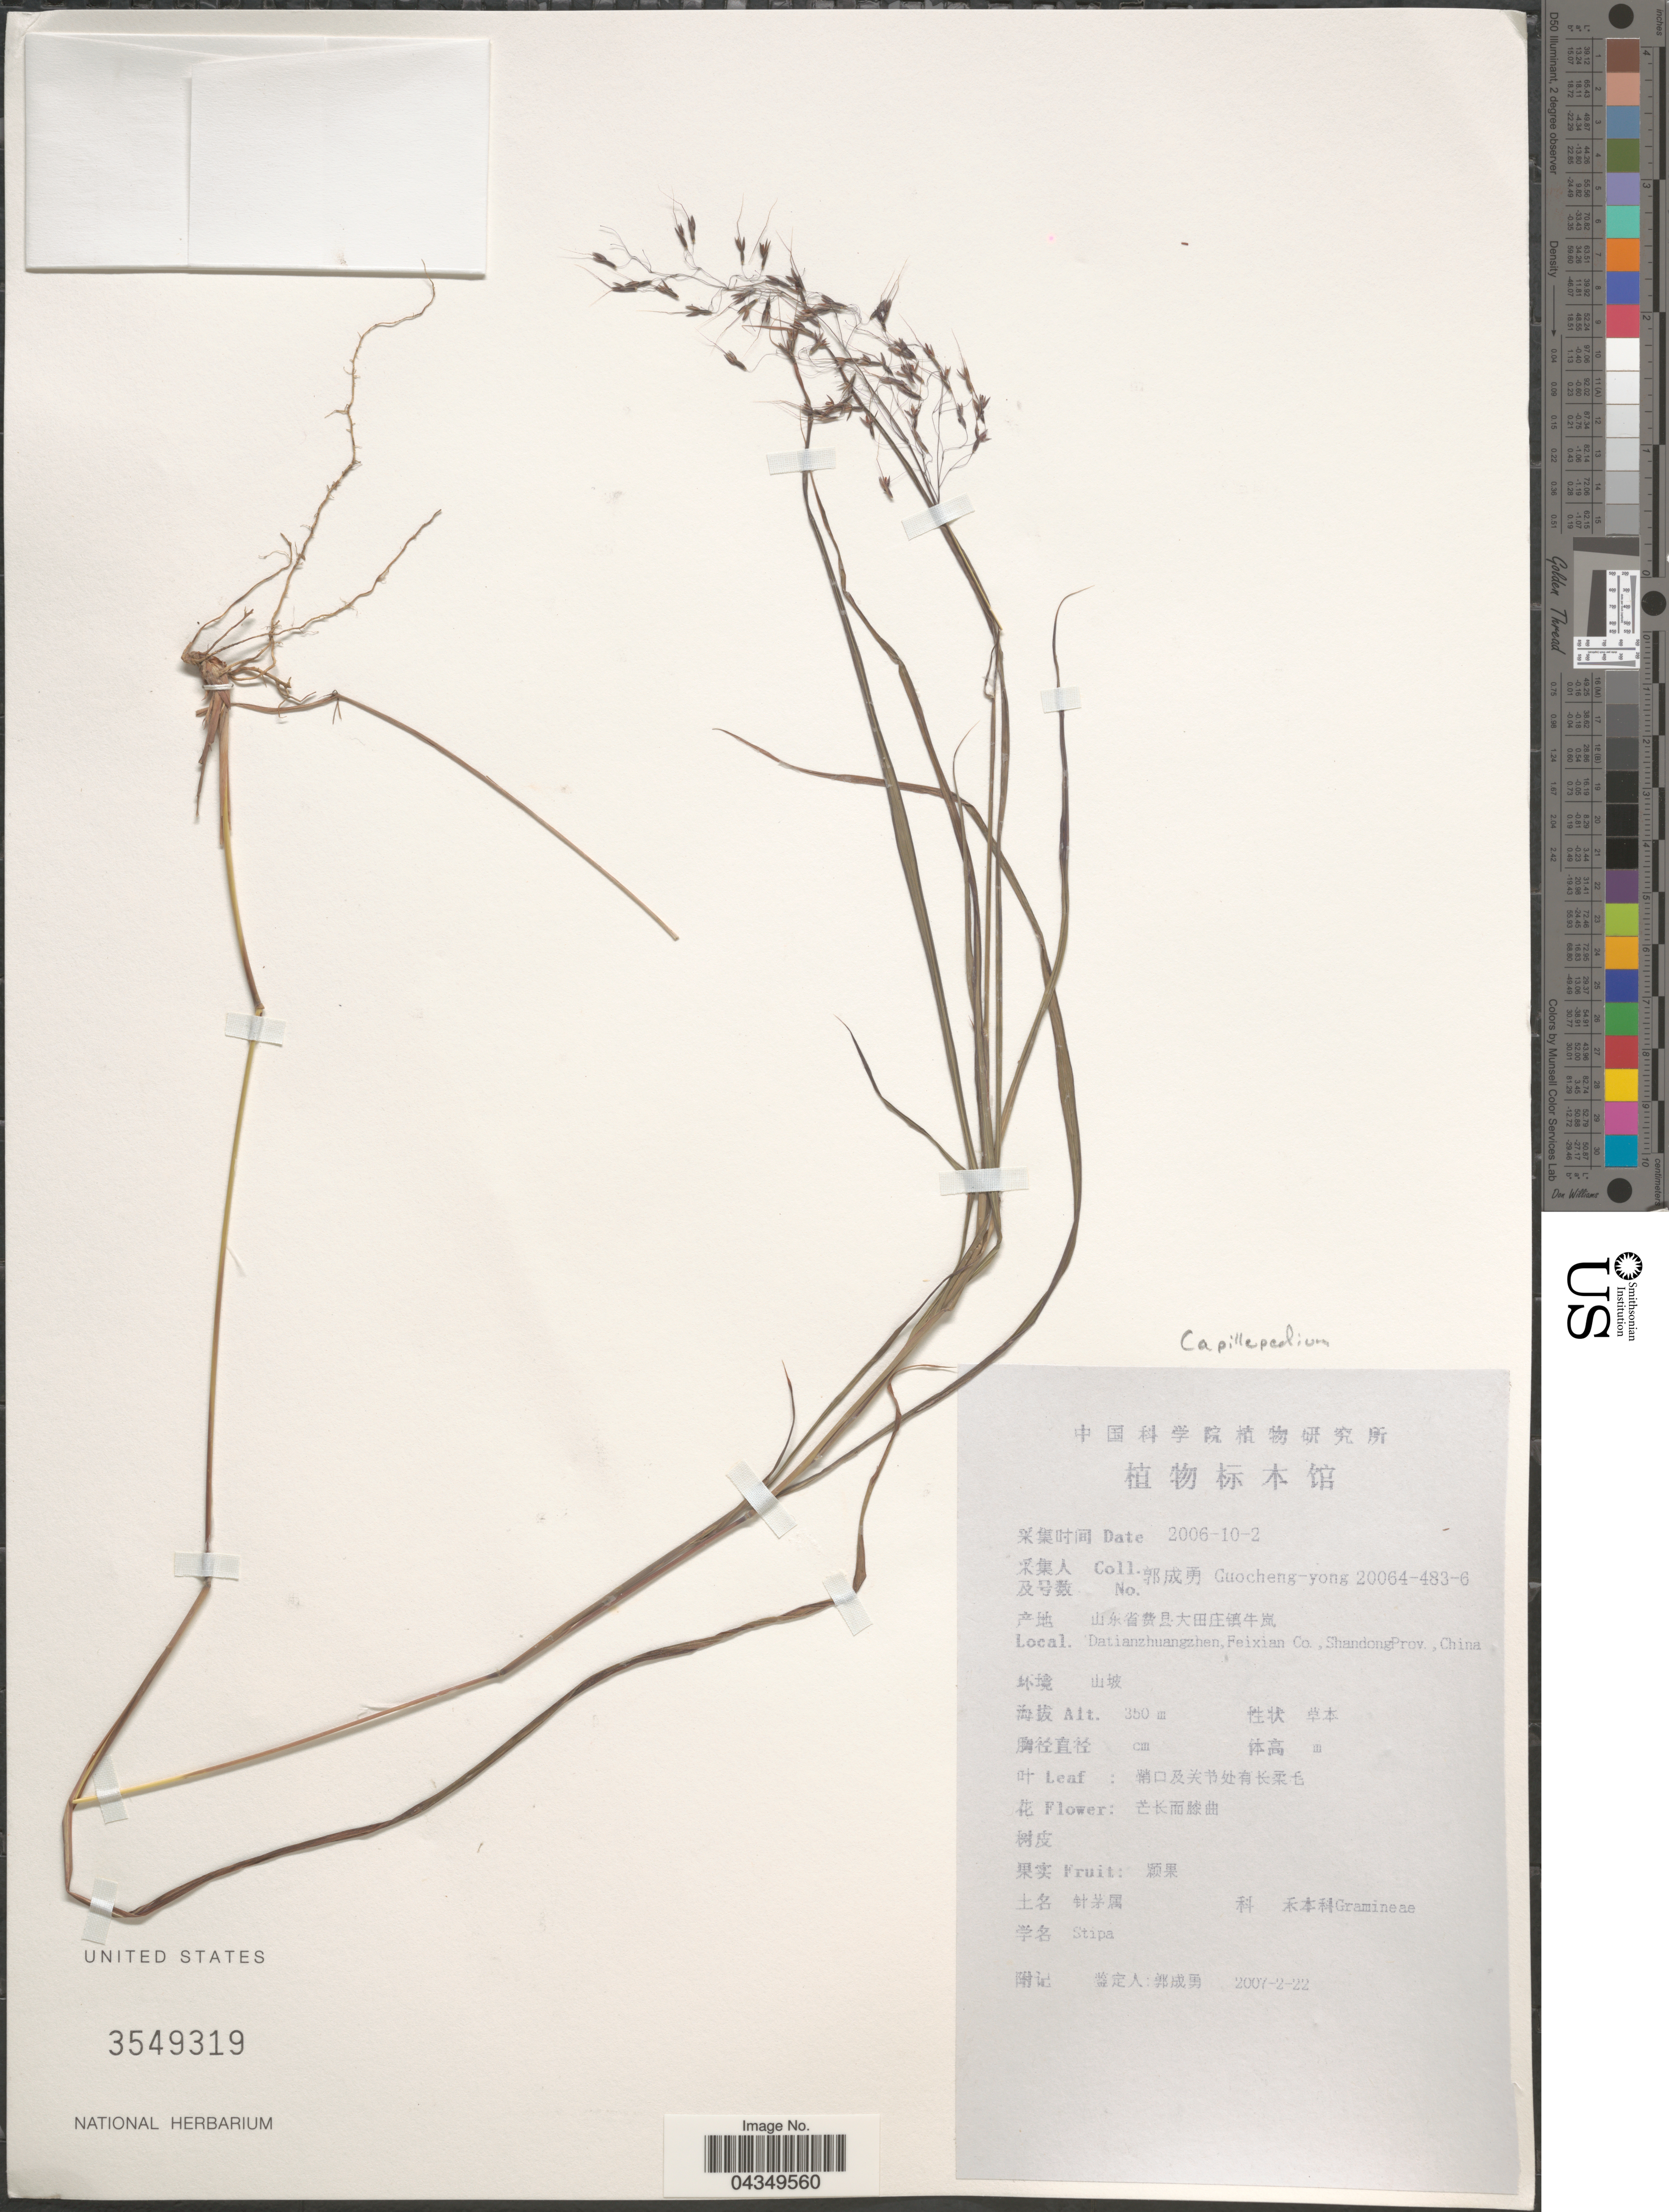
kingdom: Plantae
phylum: Tracheophyta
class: Liliopsida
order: Poales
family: Poaceae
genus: Capillipedium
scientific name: Capillipedium sp.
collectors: Guo cheng-yong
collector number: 20064-483-6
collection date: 2006-10-02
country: China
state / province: Shandong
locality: X. Datianzhuangzhen, Feixian Co.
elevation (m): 350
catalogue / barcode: US 3549319